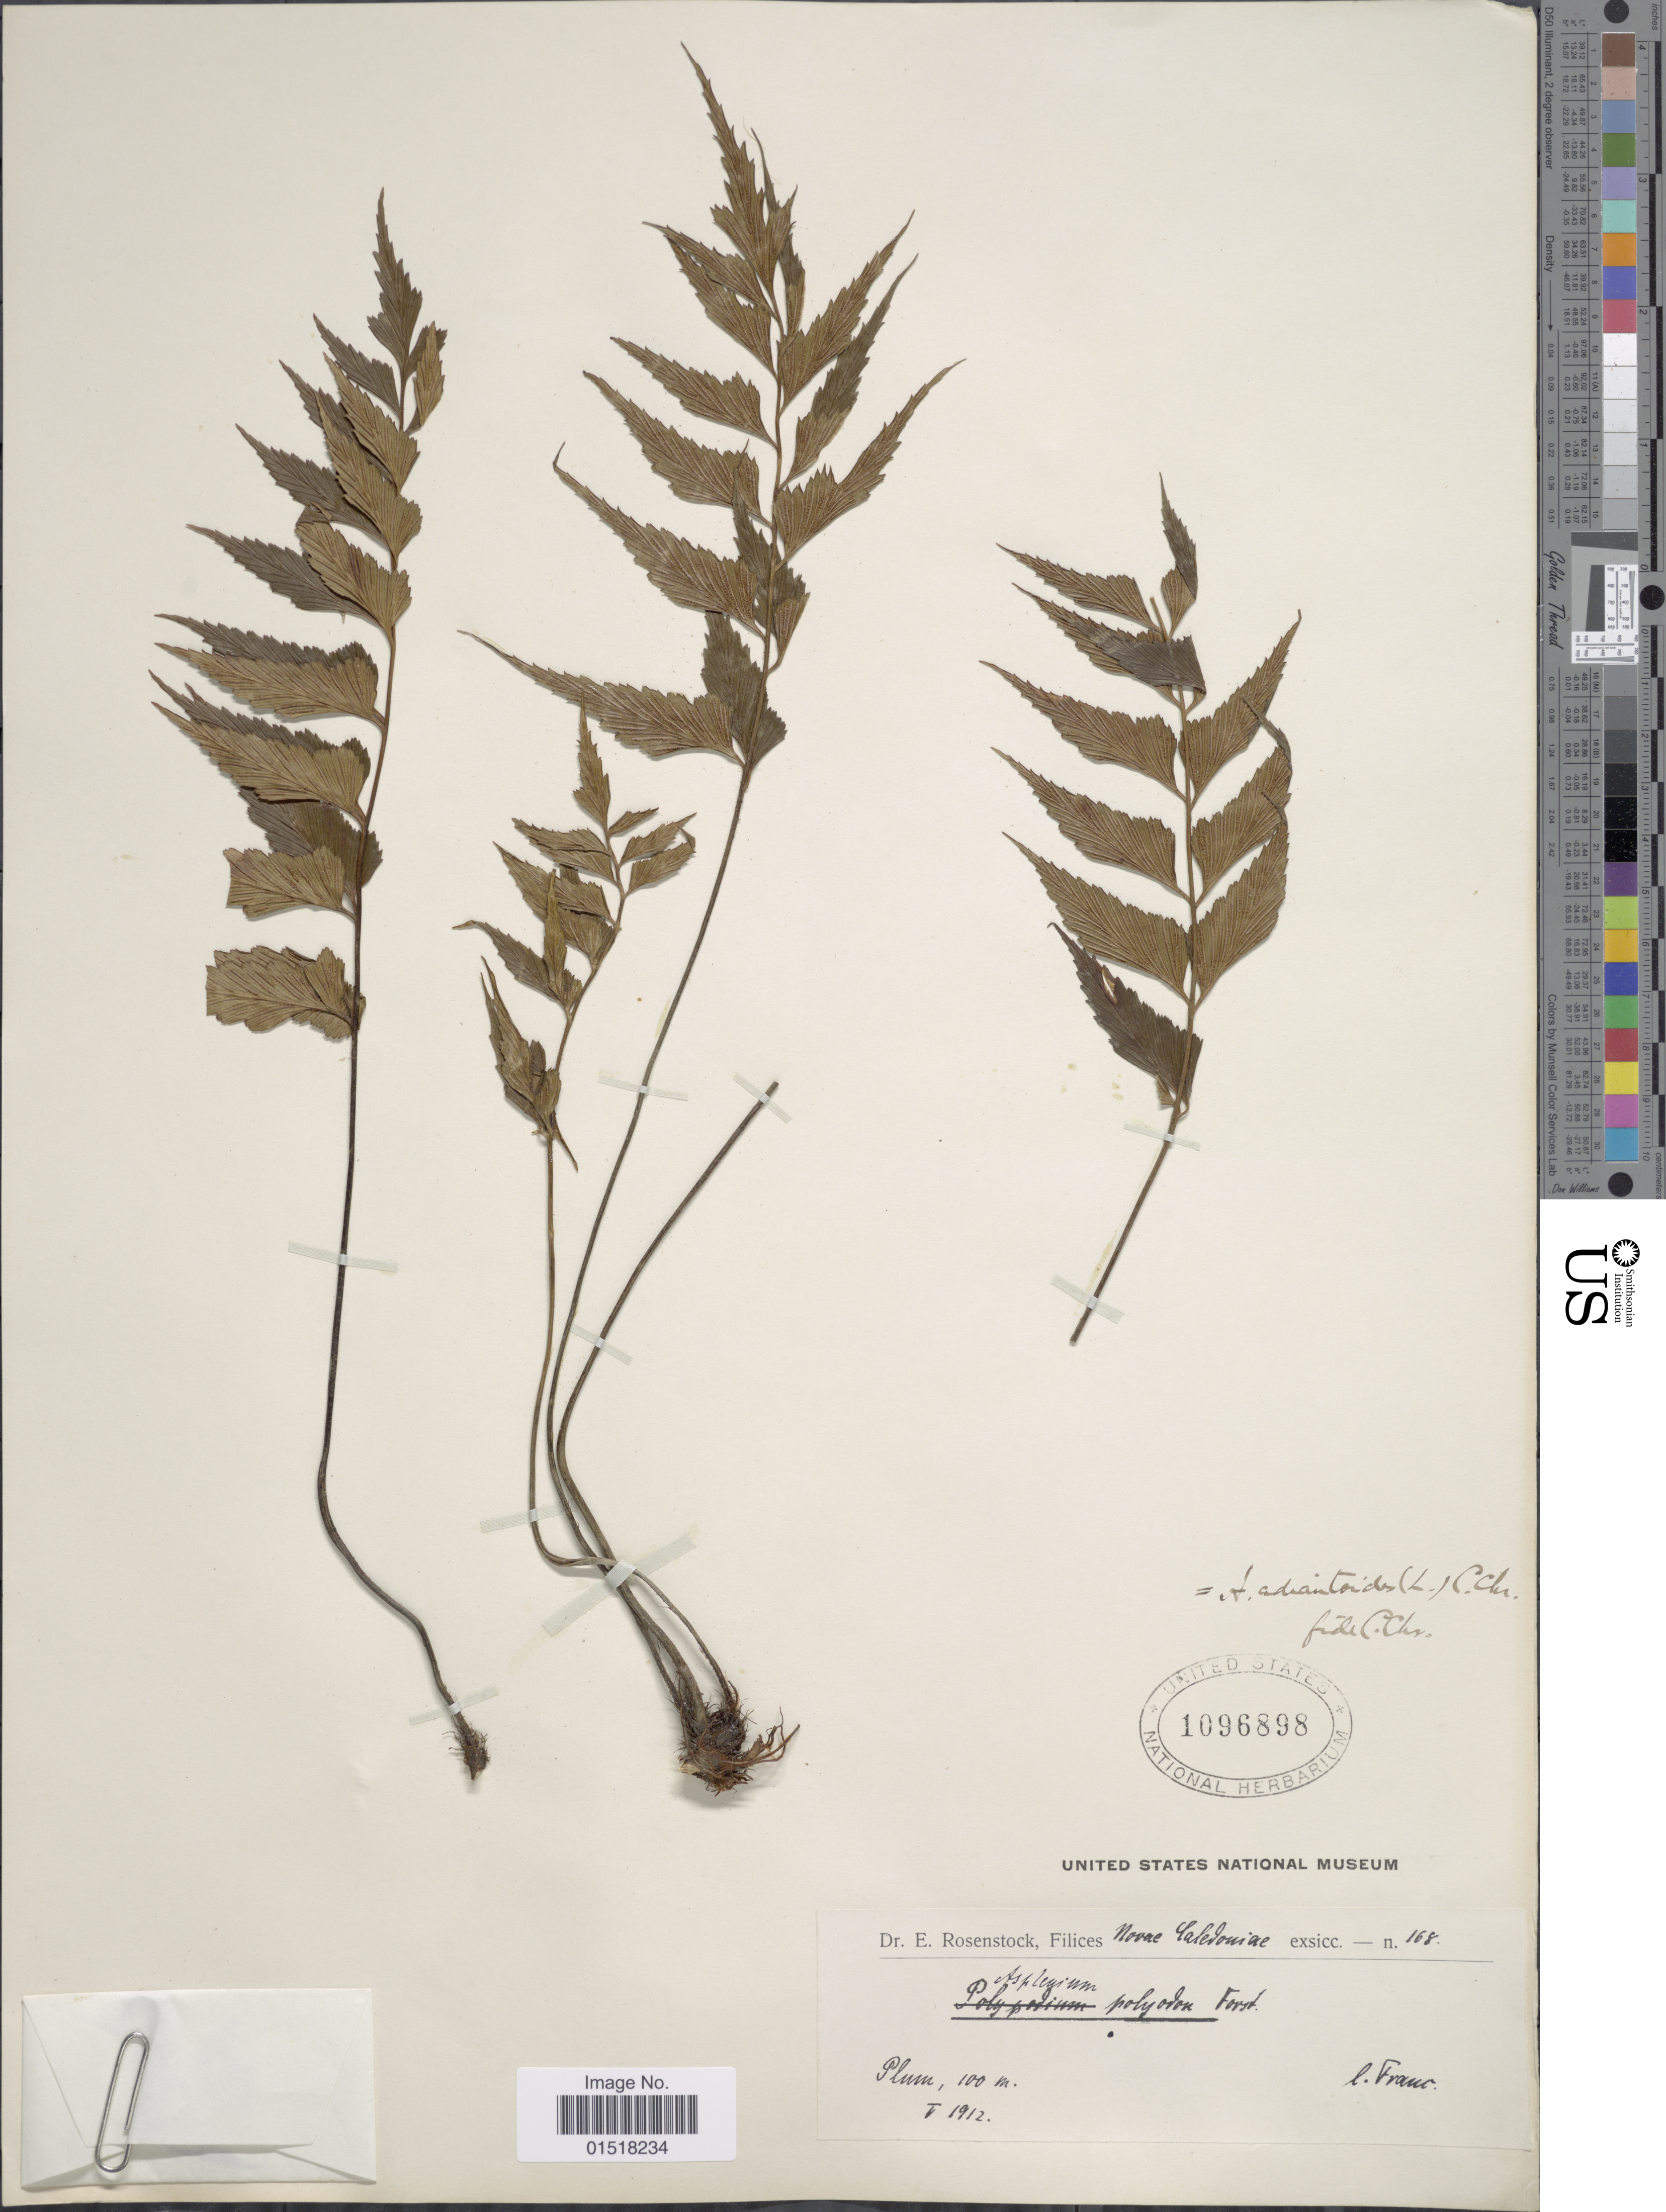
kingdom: Plantae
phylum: Tracheophyta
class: Polypodiopsida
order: Polypodiales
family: Aspleniaceae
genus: Asplenium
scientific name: Asplenium polyodon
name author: G. Forst.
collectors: Franc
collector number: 168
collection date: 1912-05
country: New Caledonia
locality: Plum.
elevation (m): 100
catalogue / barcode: US 1096898